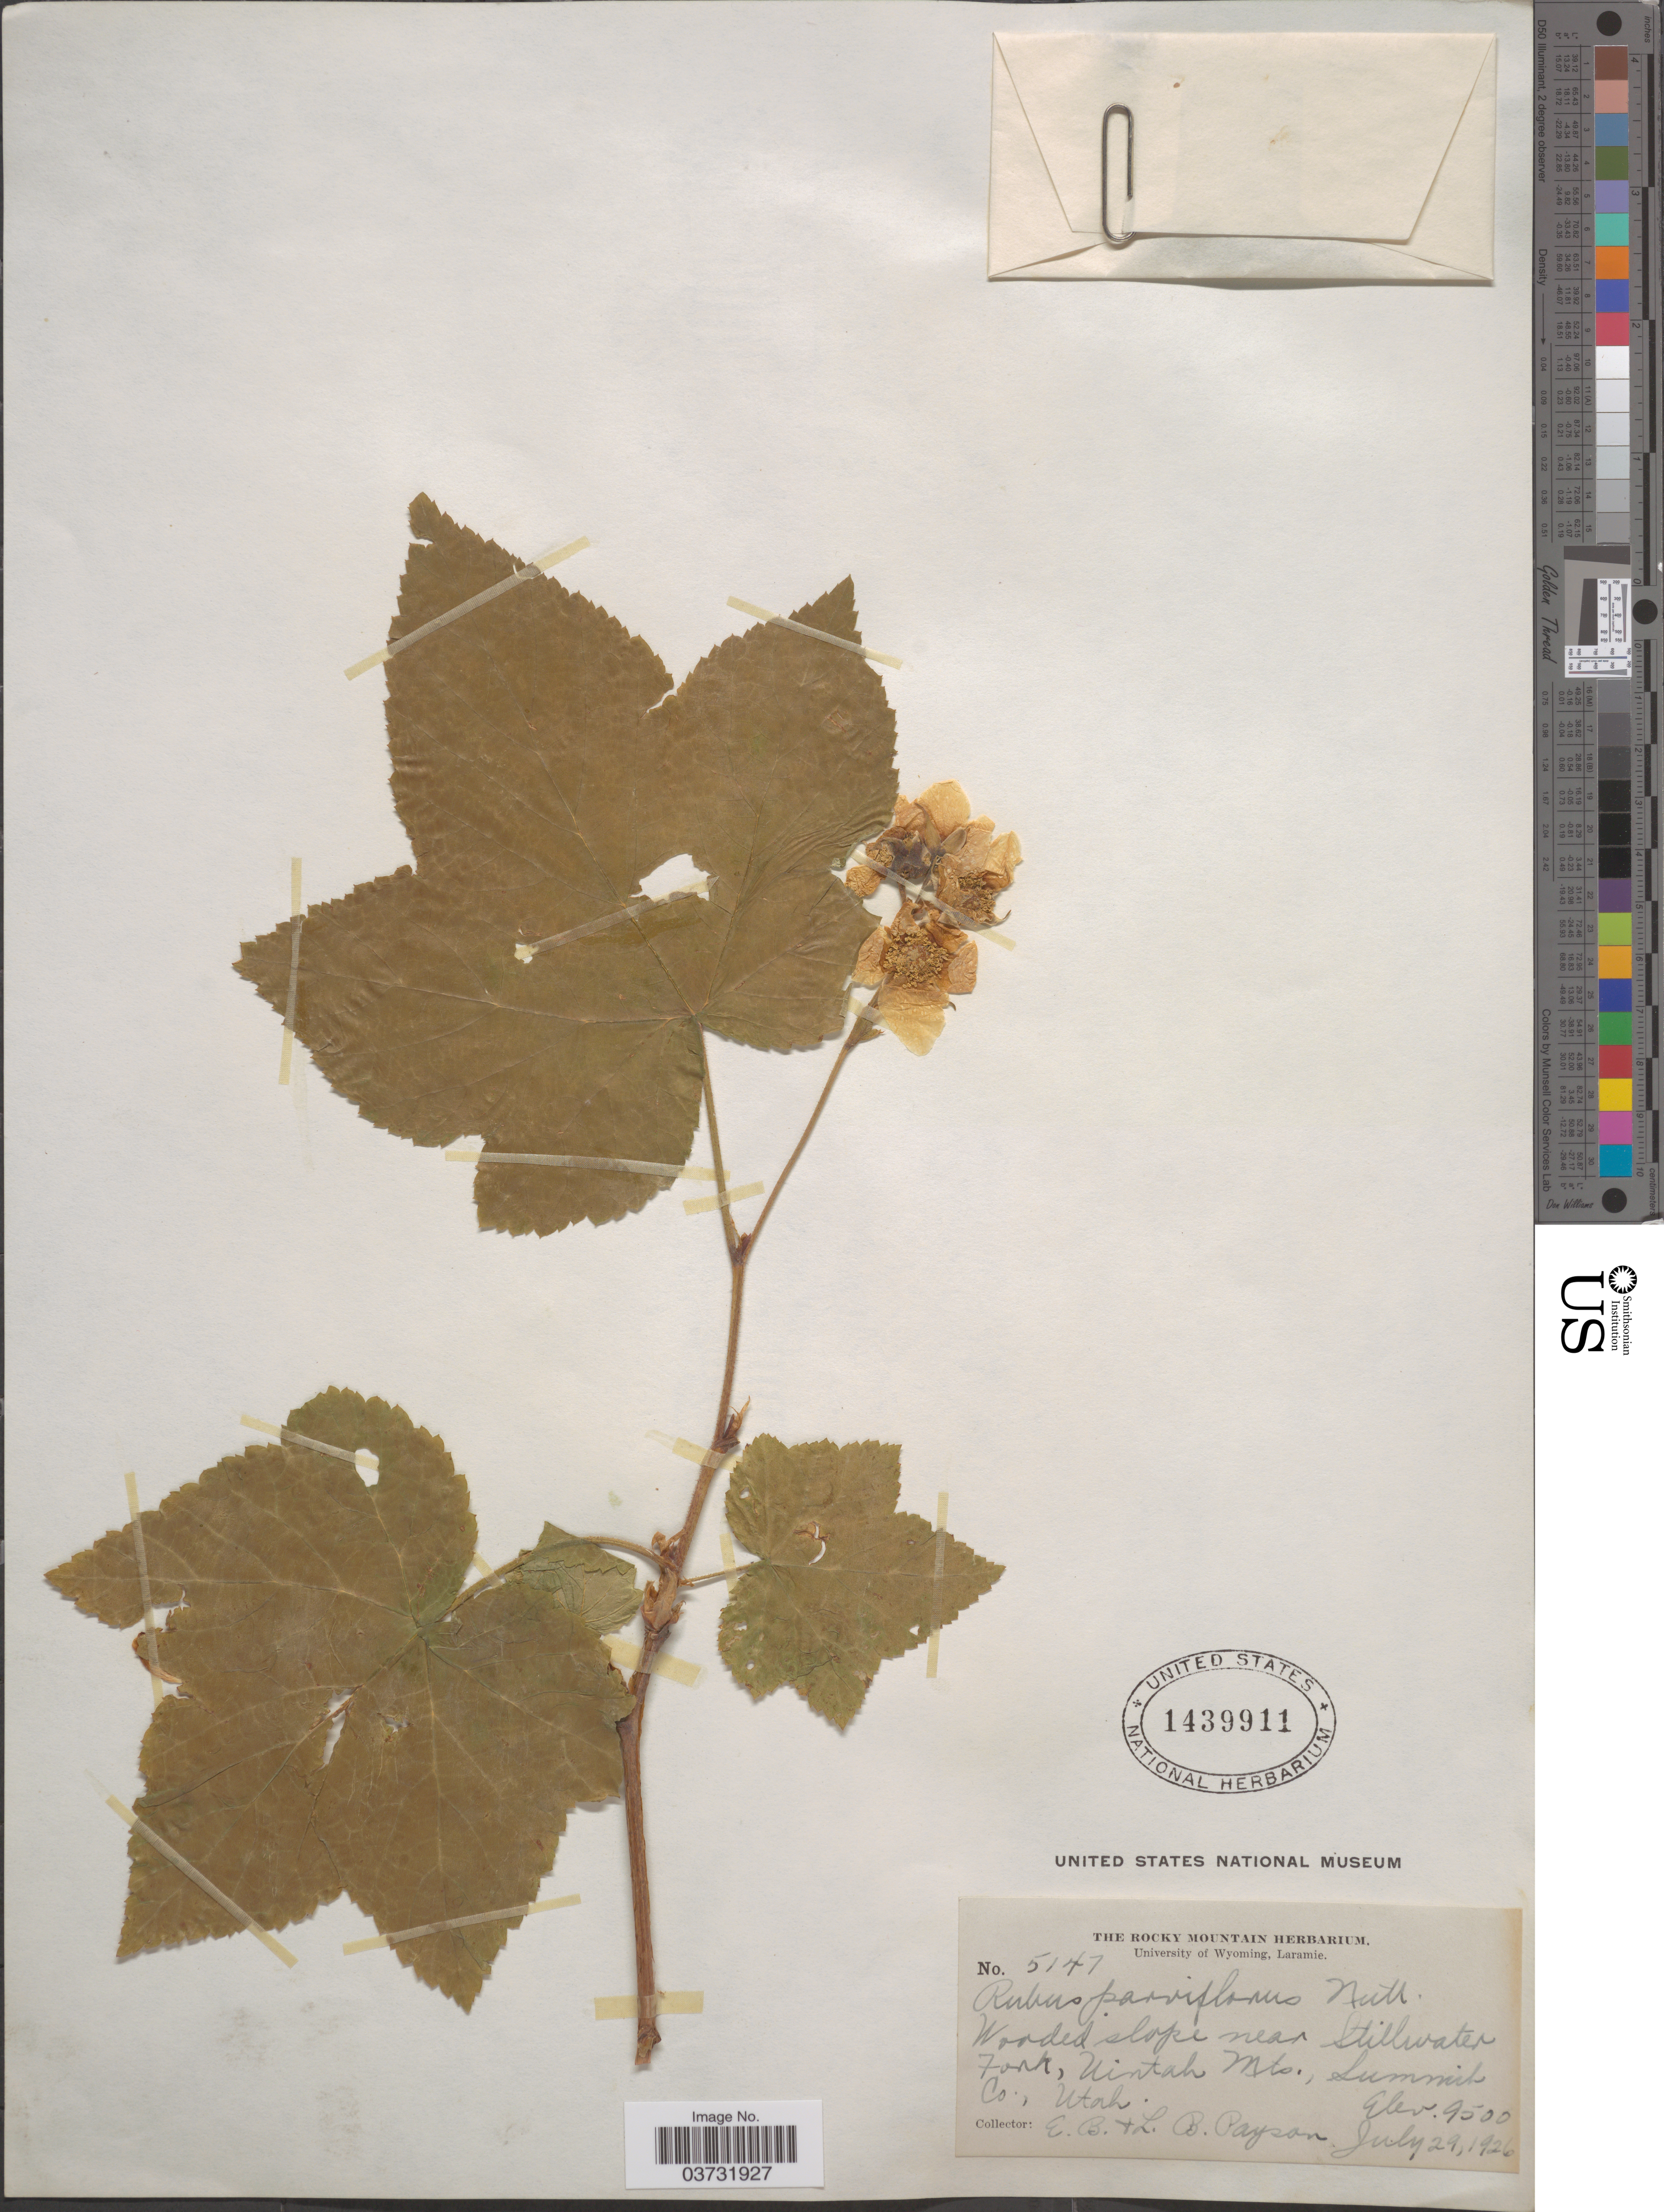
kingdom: Plantae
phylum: Tracheophyta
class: Magnoliopsida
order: Rosales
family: Rosaceae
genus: Rubus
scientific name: Rubus parviflorus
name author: Nutt.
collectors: E. B. Payson & L. Payson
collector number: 5147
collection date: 1926-07-29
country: United States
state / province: Utah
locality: Rocky Mountain. Wooded slope near Stillwater Fork, Uintah Mts, Summit Co.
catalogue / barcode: US 1439911